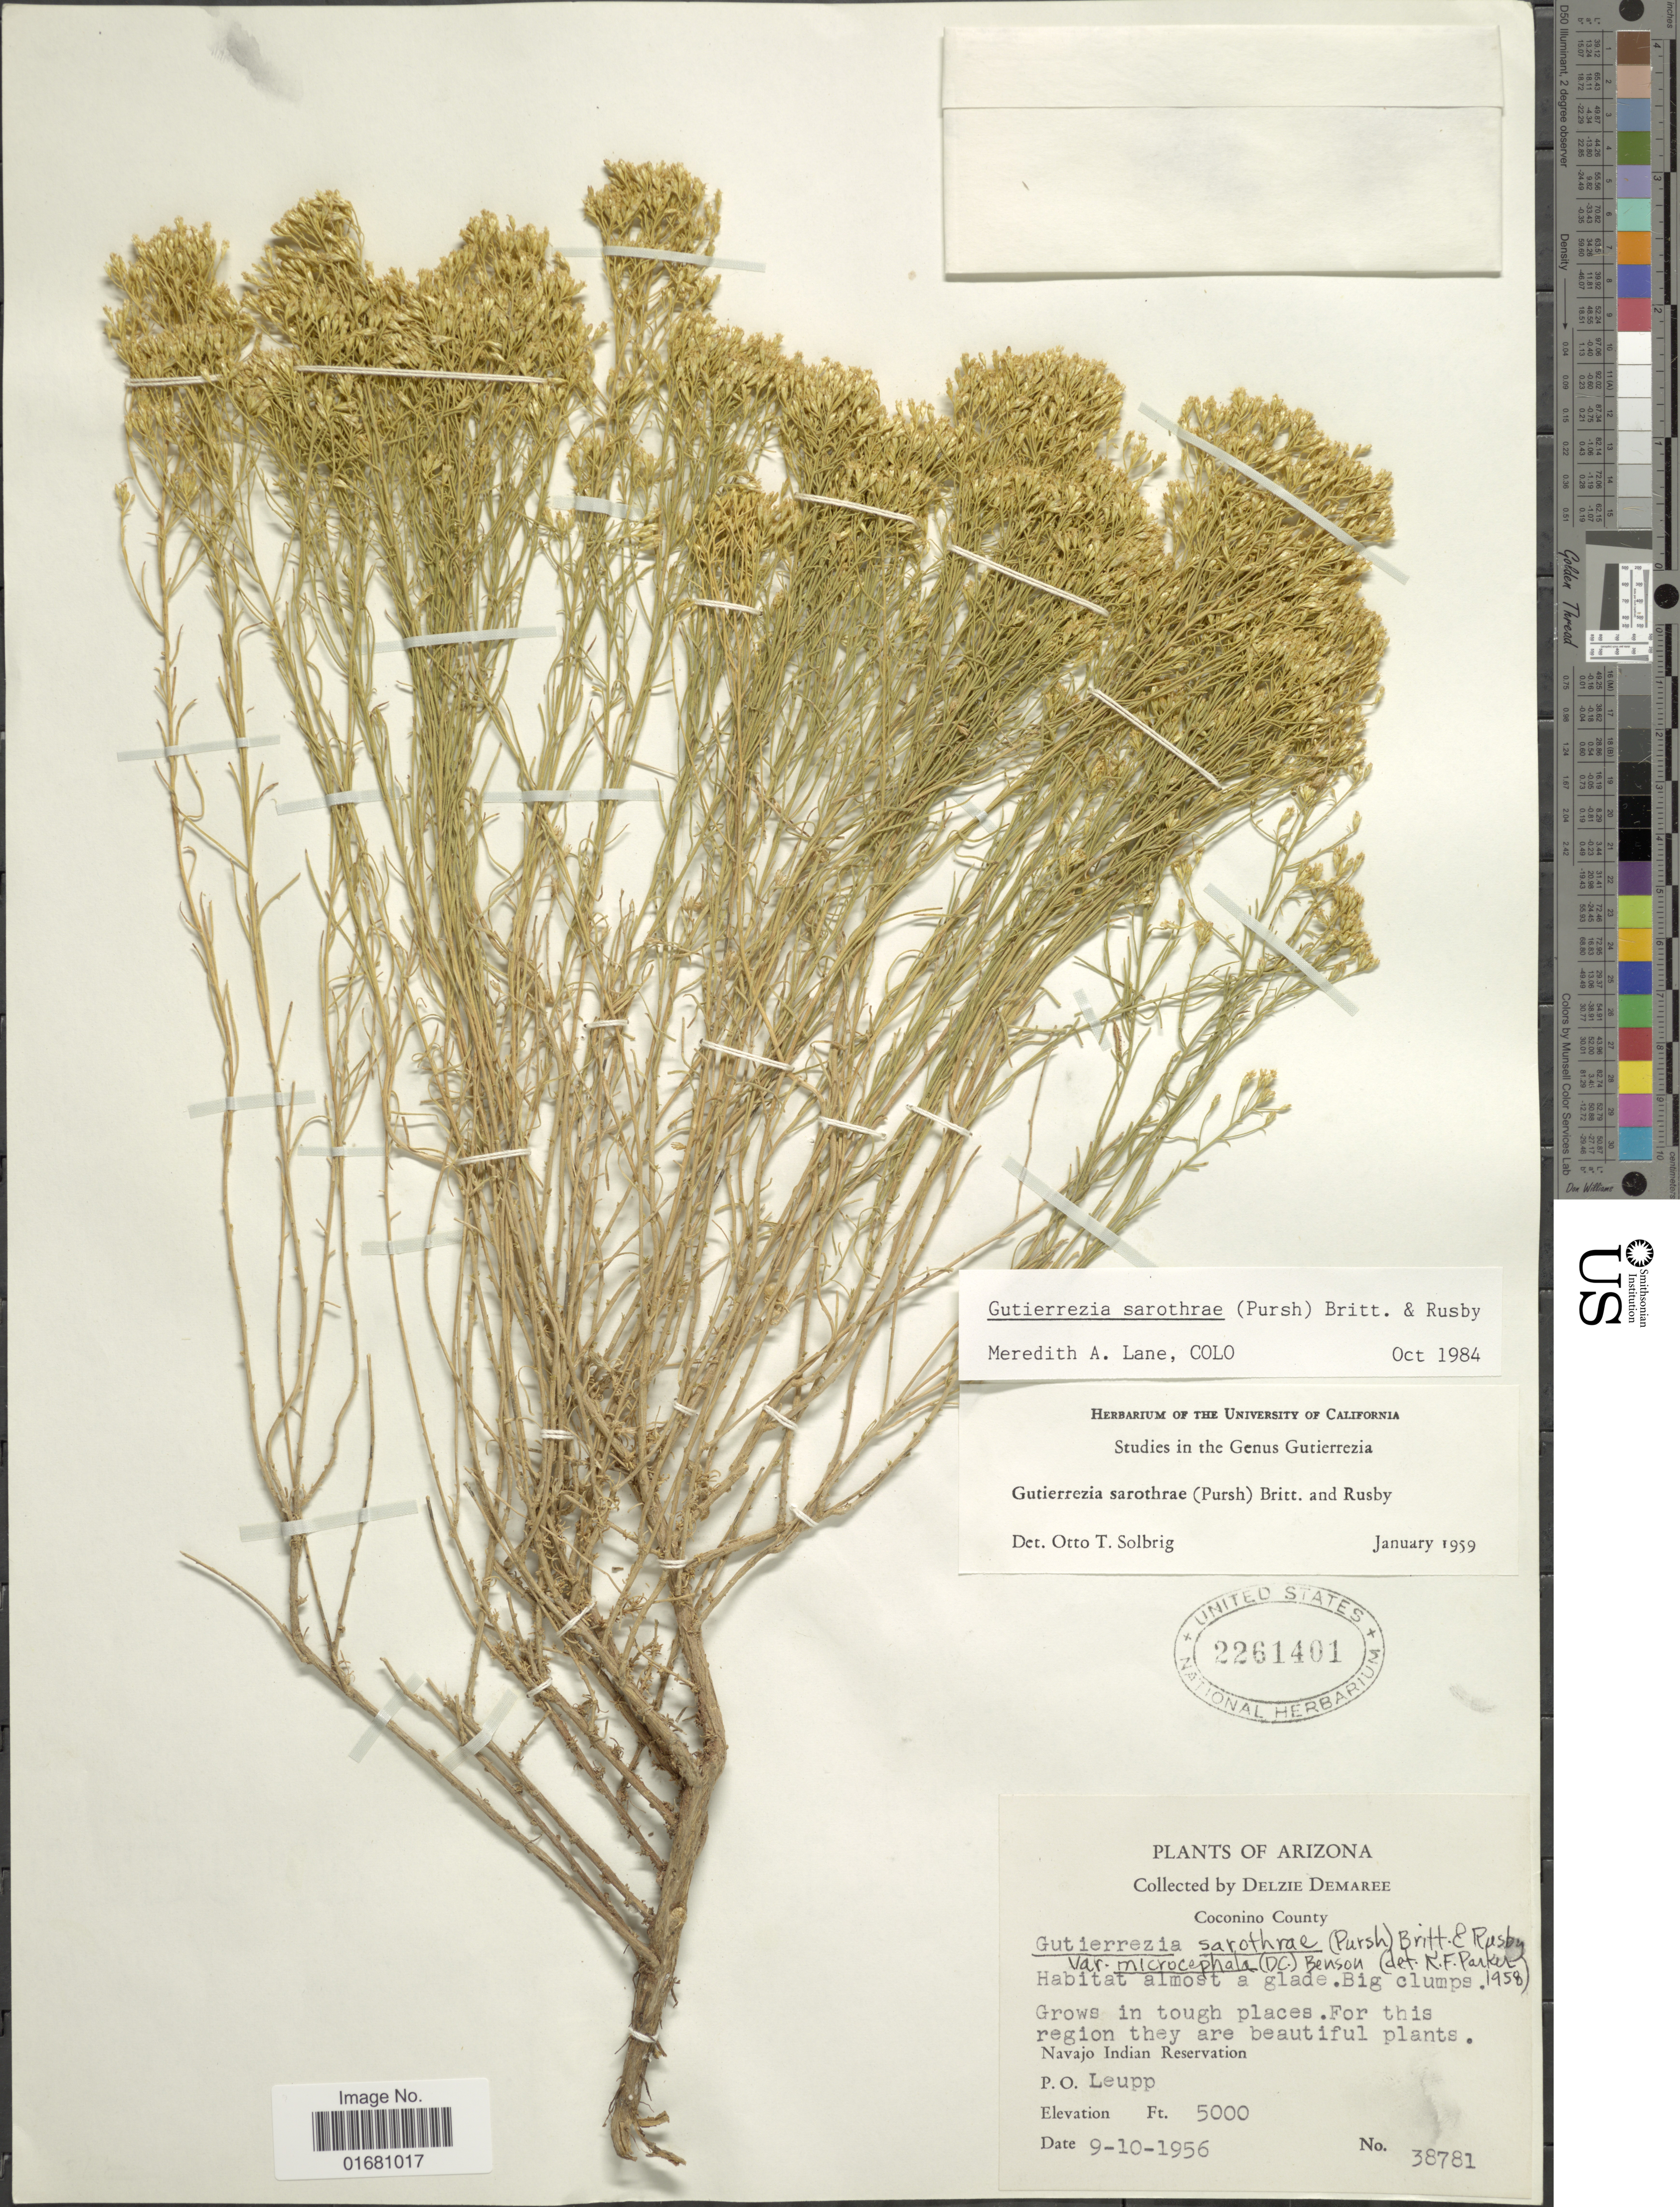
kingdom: Plantae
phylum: Tracheophyta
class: Magnoliopsida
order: Asterales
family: Asteraceae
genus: Gutierrezia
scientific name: Gutierrezia sarothrae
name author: (Pursh) Britton & Rusby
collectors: D. Demaree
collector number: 38781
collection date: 1956-09-10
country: United States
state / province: Arizona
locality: Coconino County, Navajo Indian Reservation, P.O. Leupp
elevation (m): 1524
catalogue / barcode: US 2261401